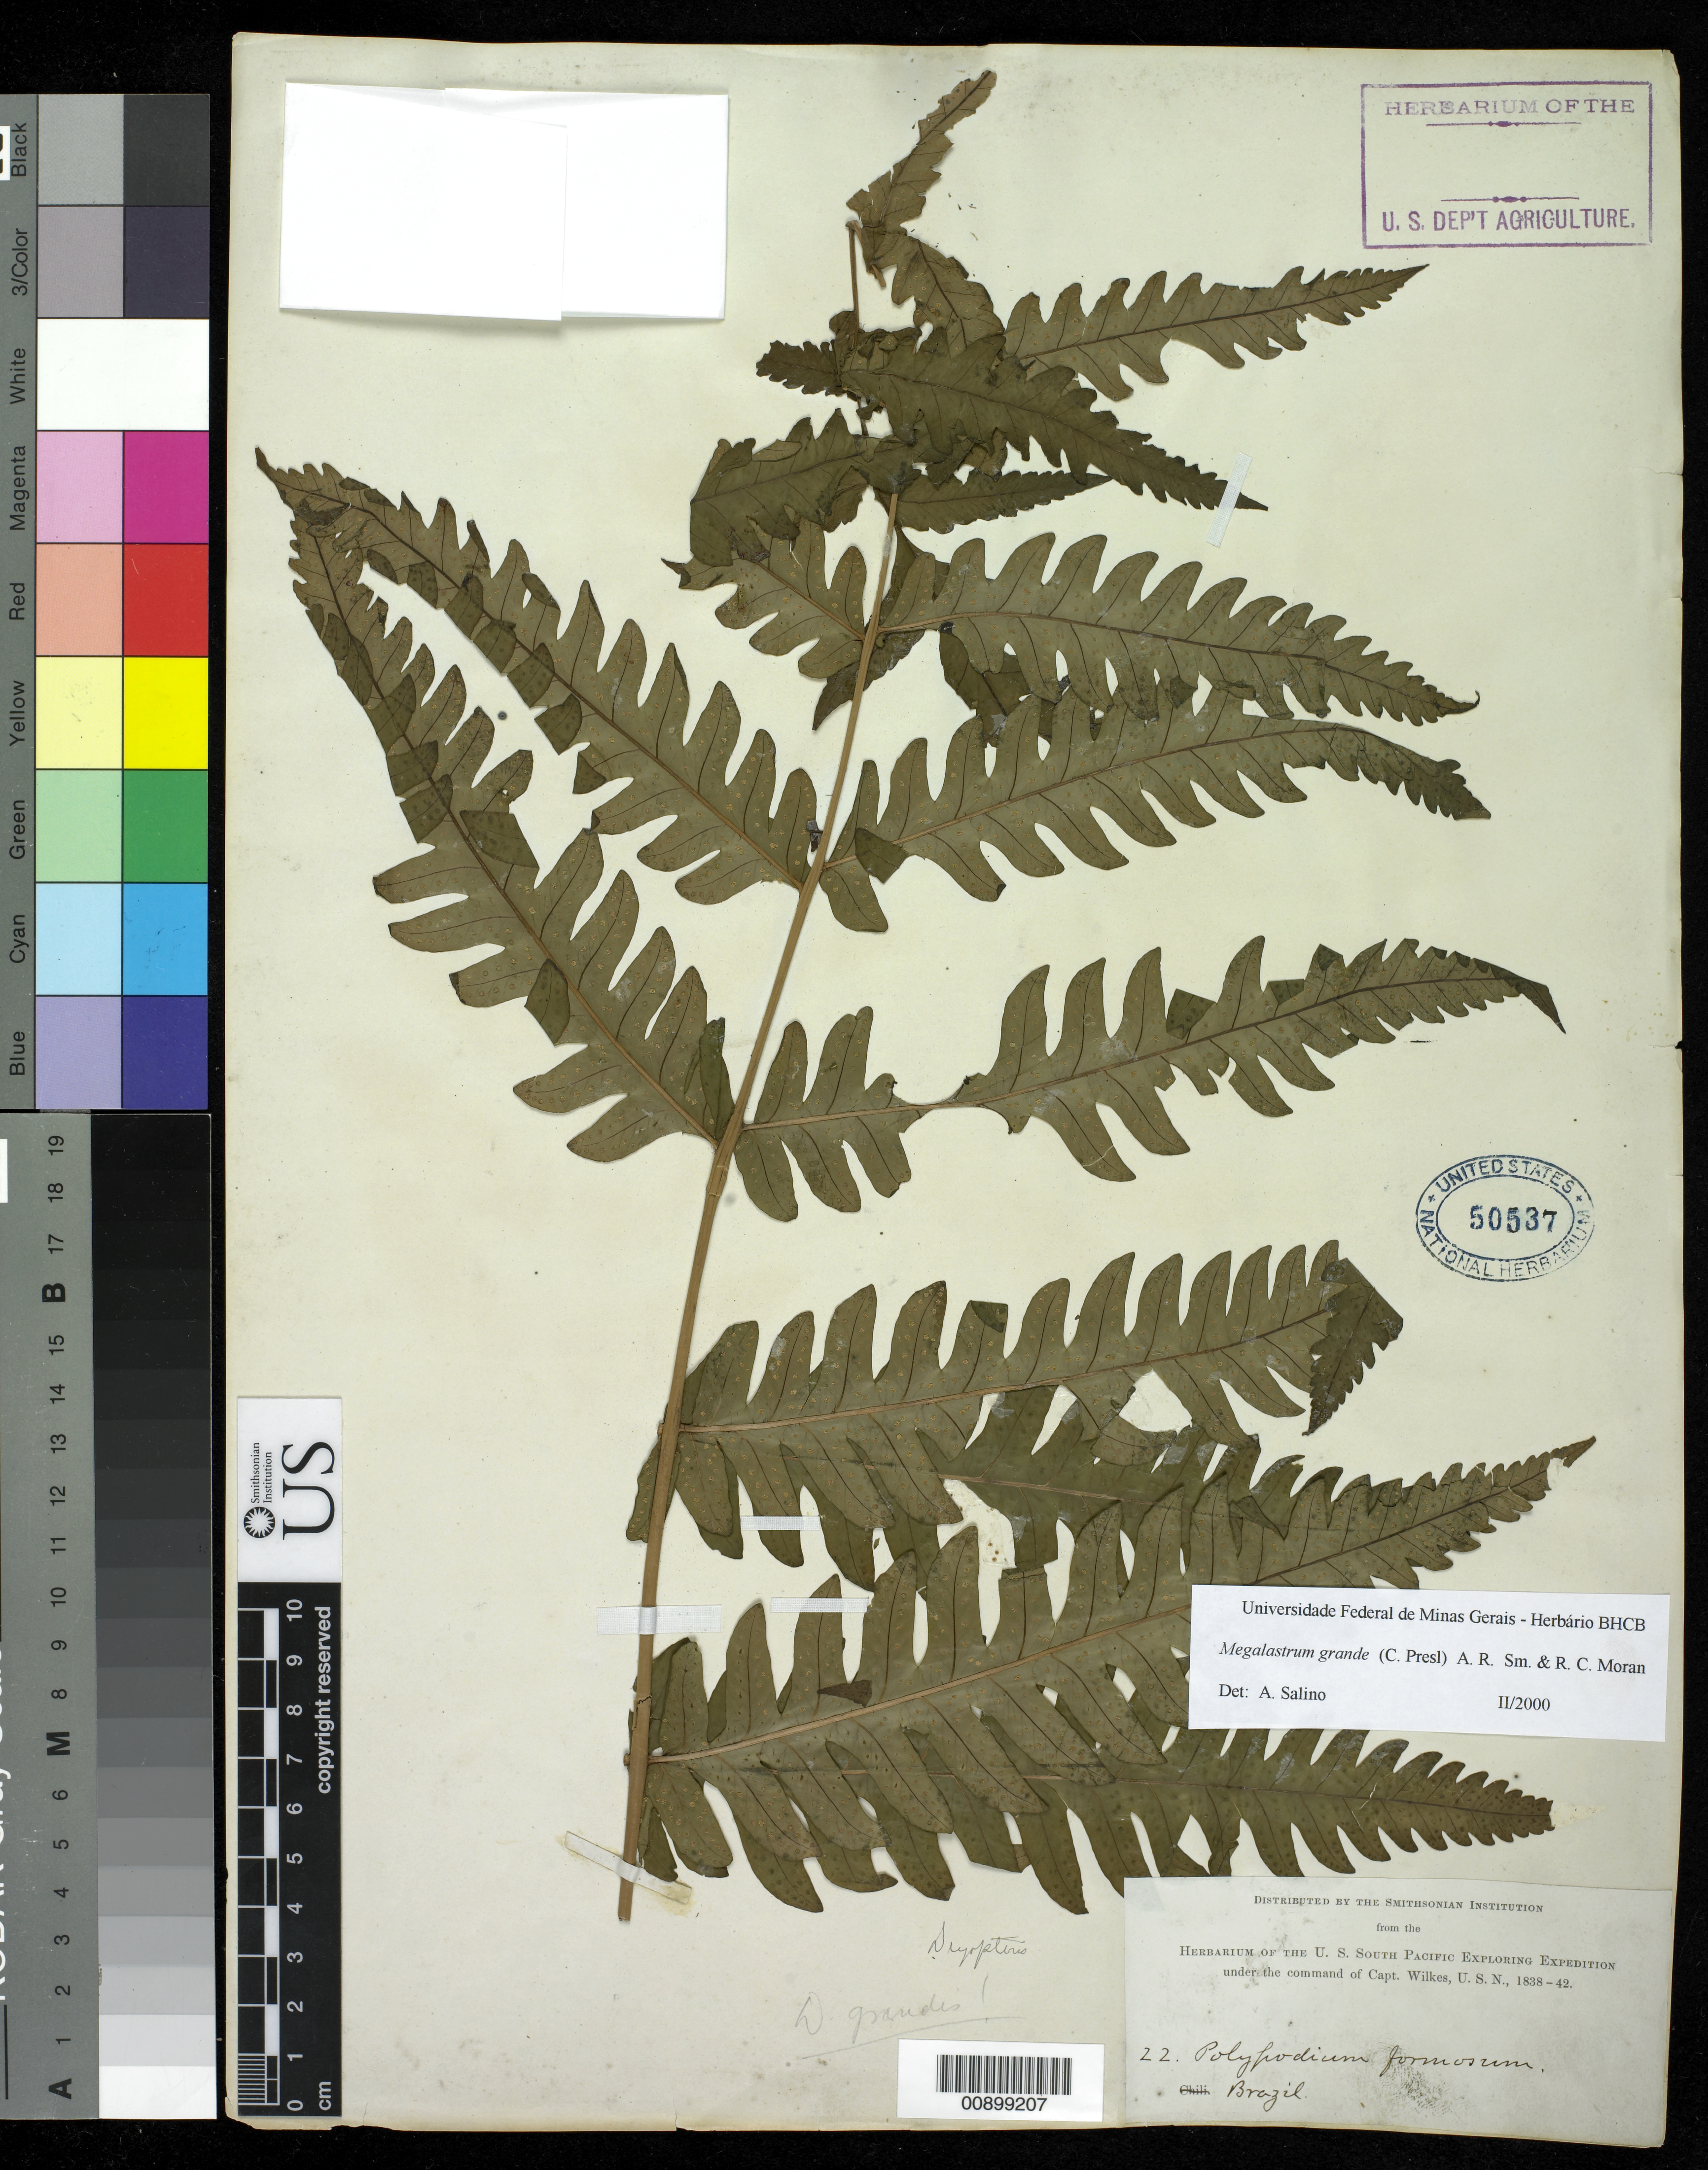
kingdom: Plantae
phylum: Tracheophyta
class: Polypodiopsida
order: Polypodiales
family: Dryopteridaceae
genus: Megalastrum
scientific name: Megalastrum grande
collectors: Wilkes Explor. Exped.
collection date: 1838/1842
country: Brazil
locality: Brazil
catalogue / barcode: US 50537